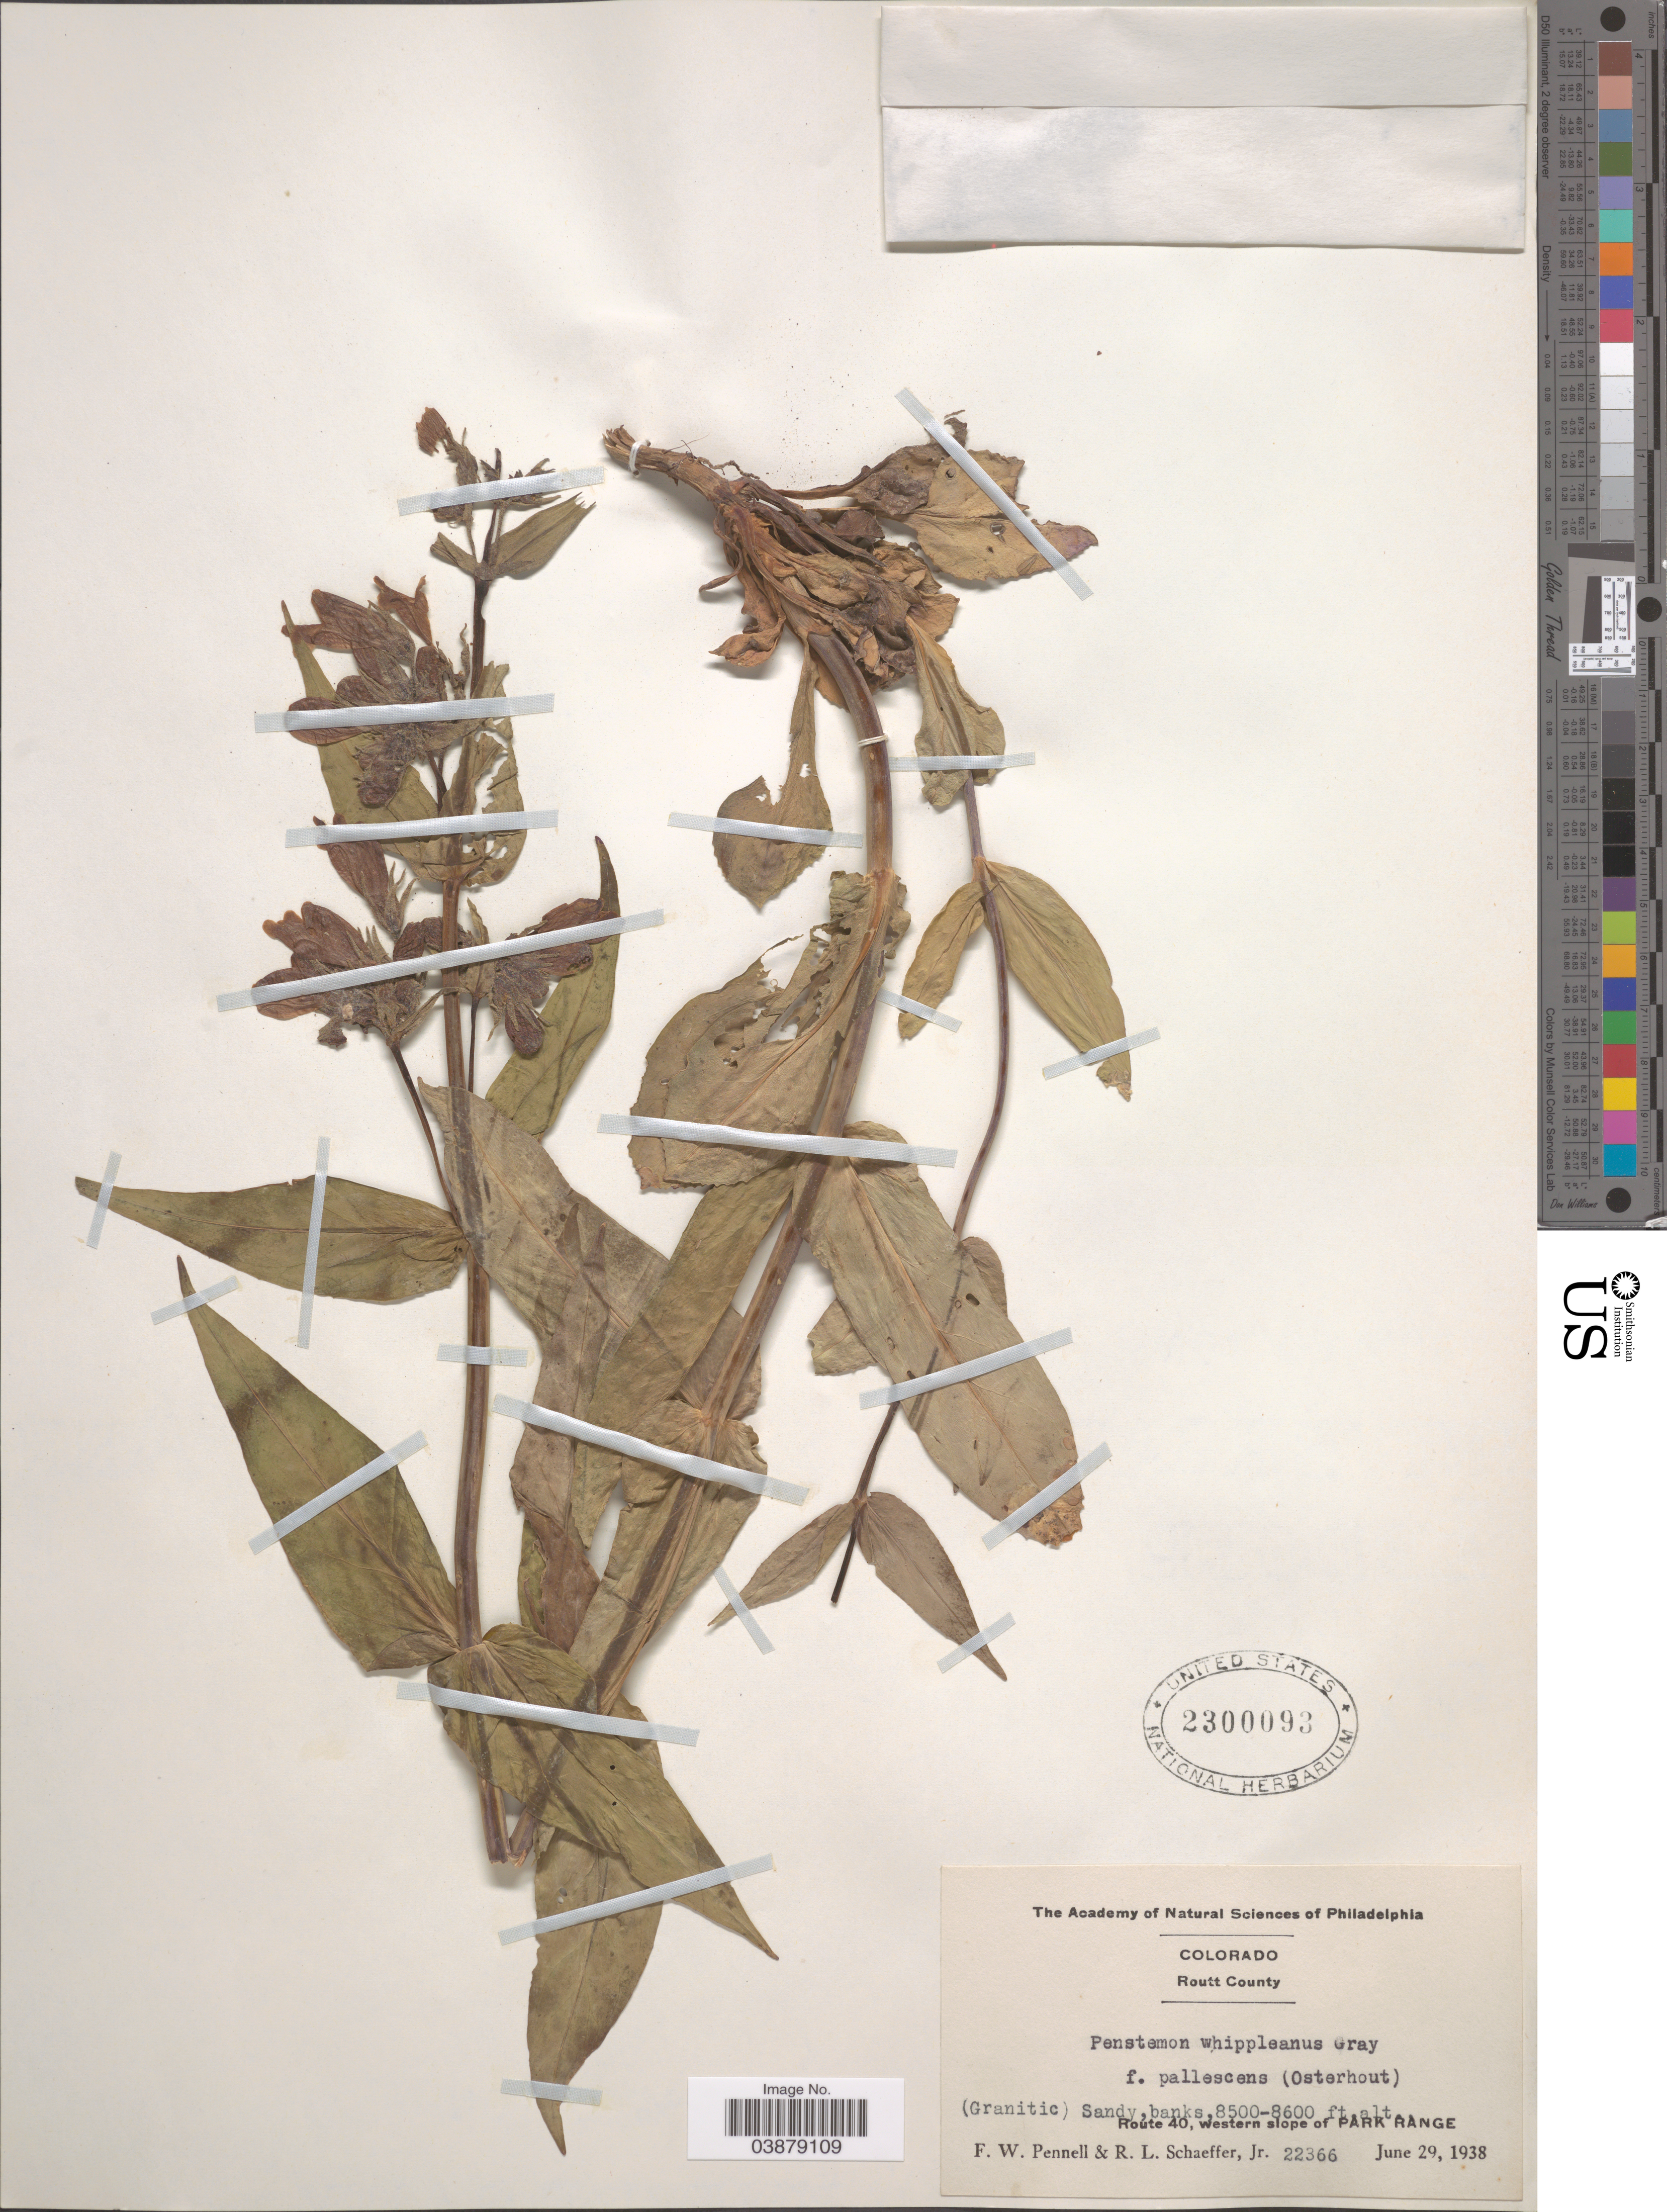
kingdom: Plantae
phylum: Tracheophyta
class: Magnoliopsida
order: Lamiales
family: Plantaginaceae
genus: Penstemon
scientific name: Penstemon whippleanus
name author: A. Gray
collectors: F. W. Pennell & R. L. Schaeffer Jr.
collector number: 22366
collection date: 1938-06-29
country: United States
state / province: Colorado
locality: Routt County. Route 40, western slope of Park Range.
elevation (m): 2591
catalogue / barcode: US 2300093